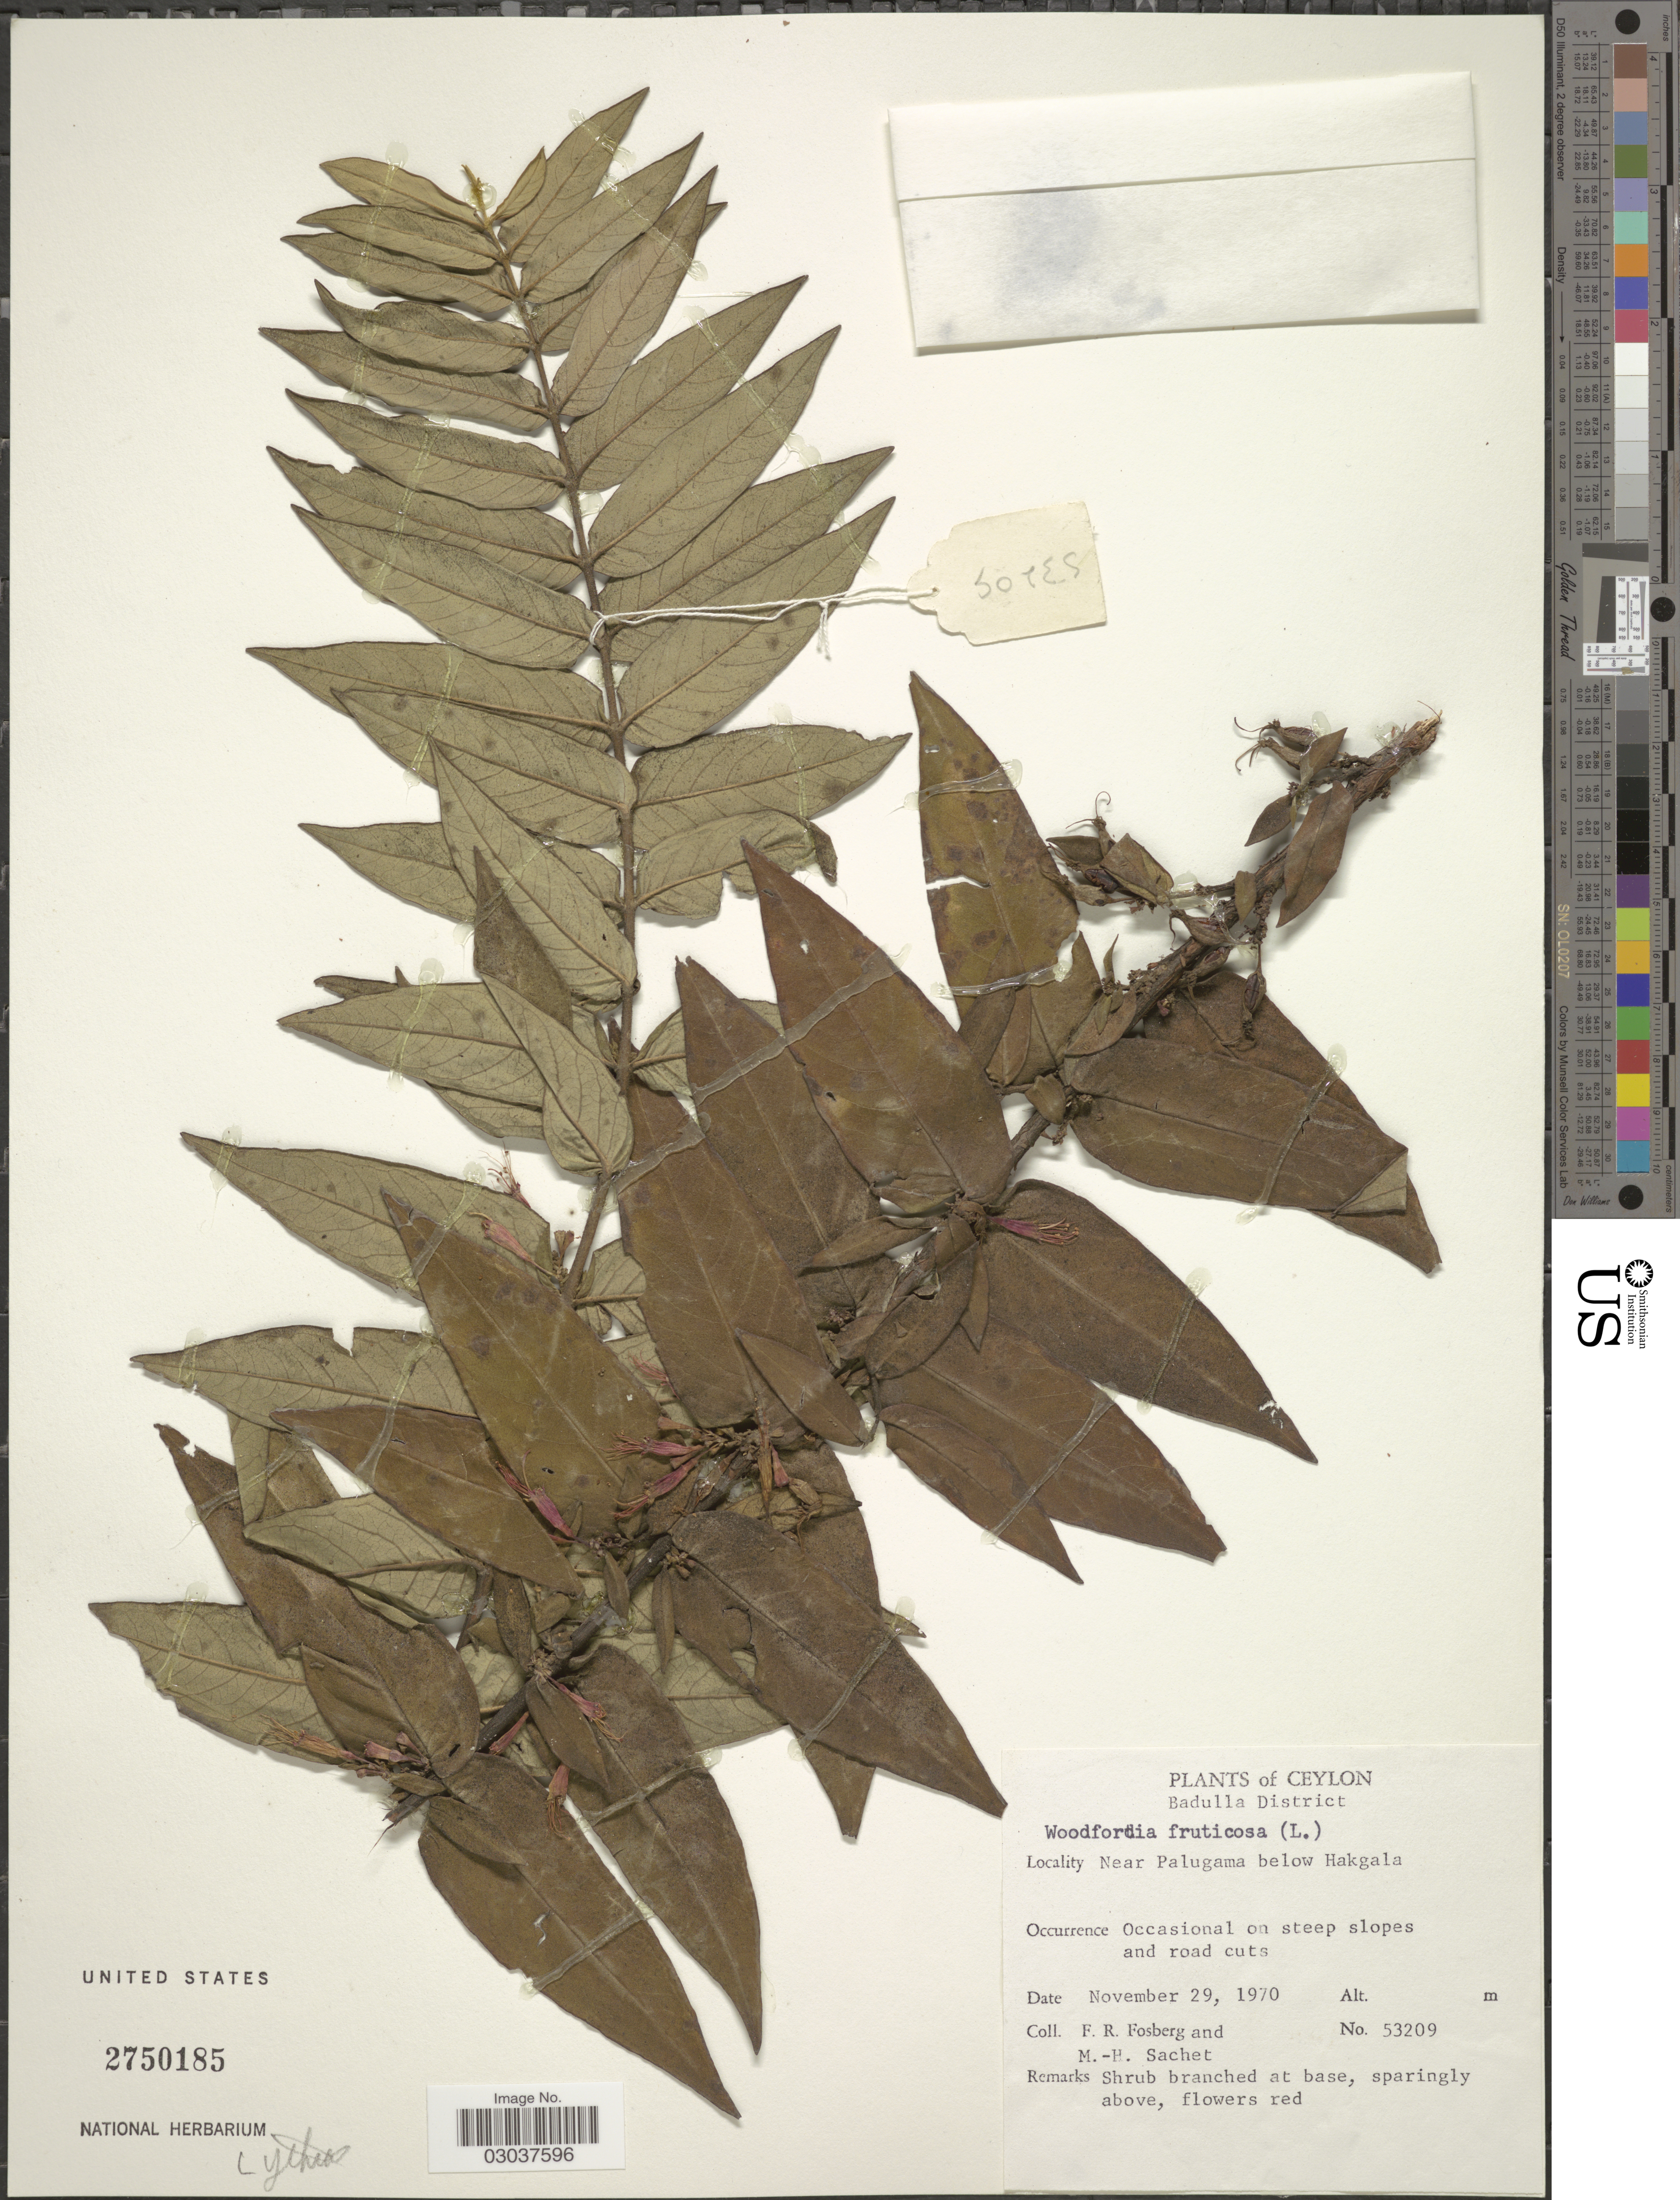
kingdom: Plantae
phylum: Tracheophyta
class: Magnoliopsida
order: Myrtales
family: Lythraceae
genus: Woodfordia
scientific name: Woodfordia fruticosa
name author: (L.) Kurz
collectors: F. R. Fosberg & M.-H. Sachet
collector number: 53209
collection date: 1970-11-29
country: Sri Lanka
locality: Ceylon. Badulla District. Near Palugama below Hakgala.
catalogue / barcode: US 2750185